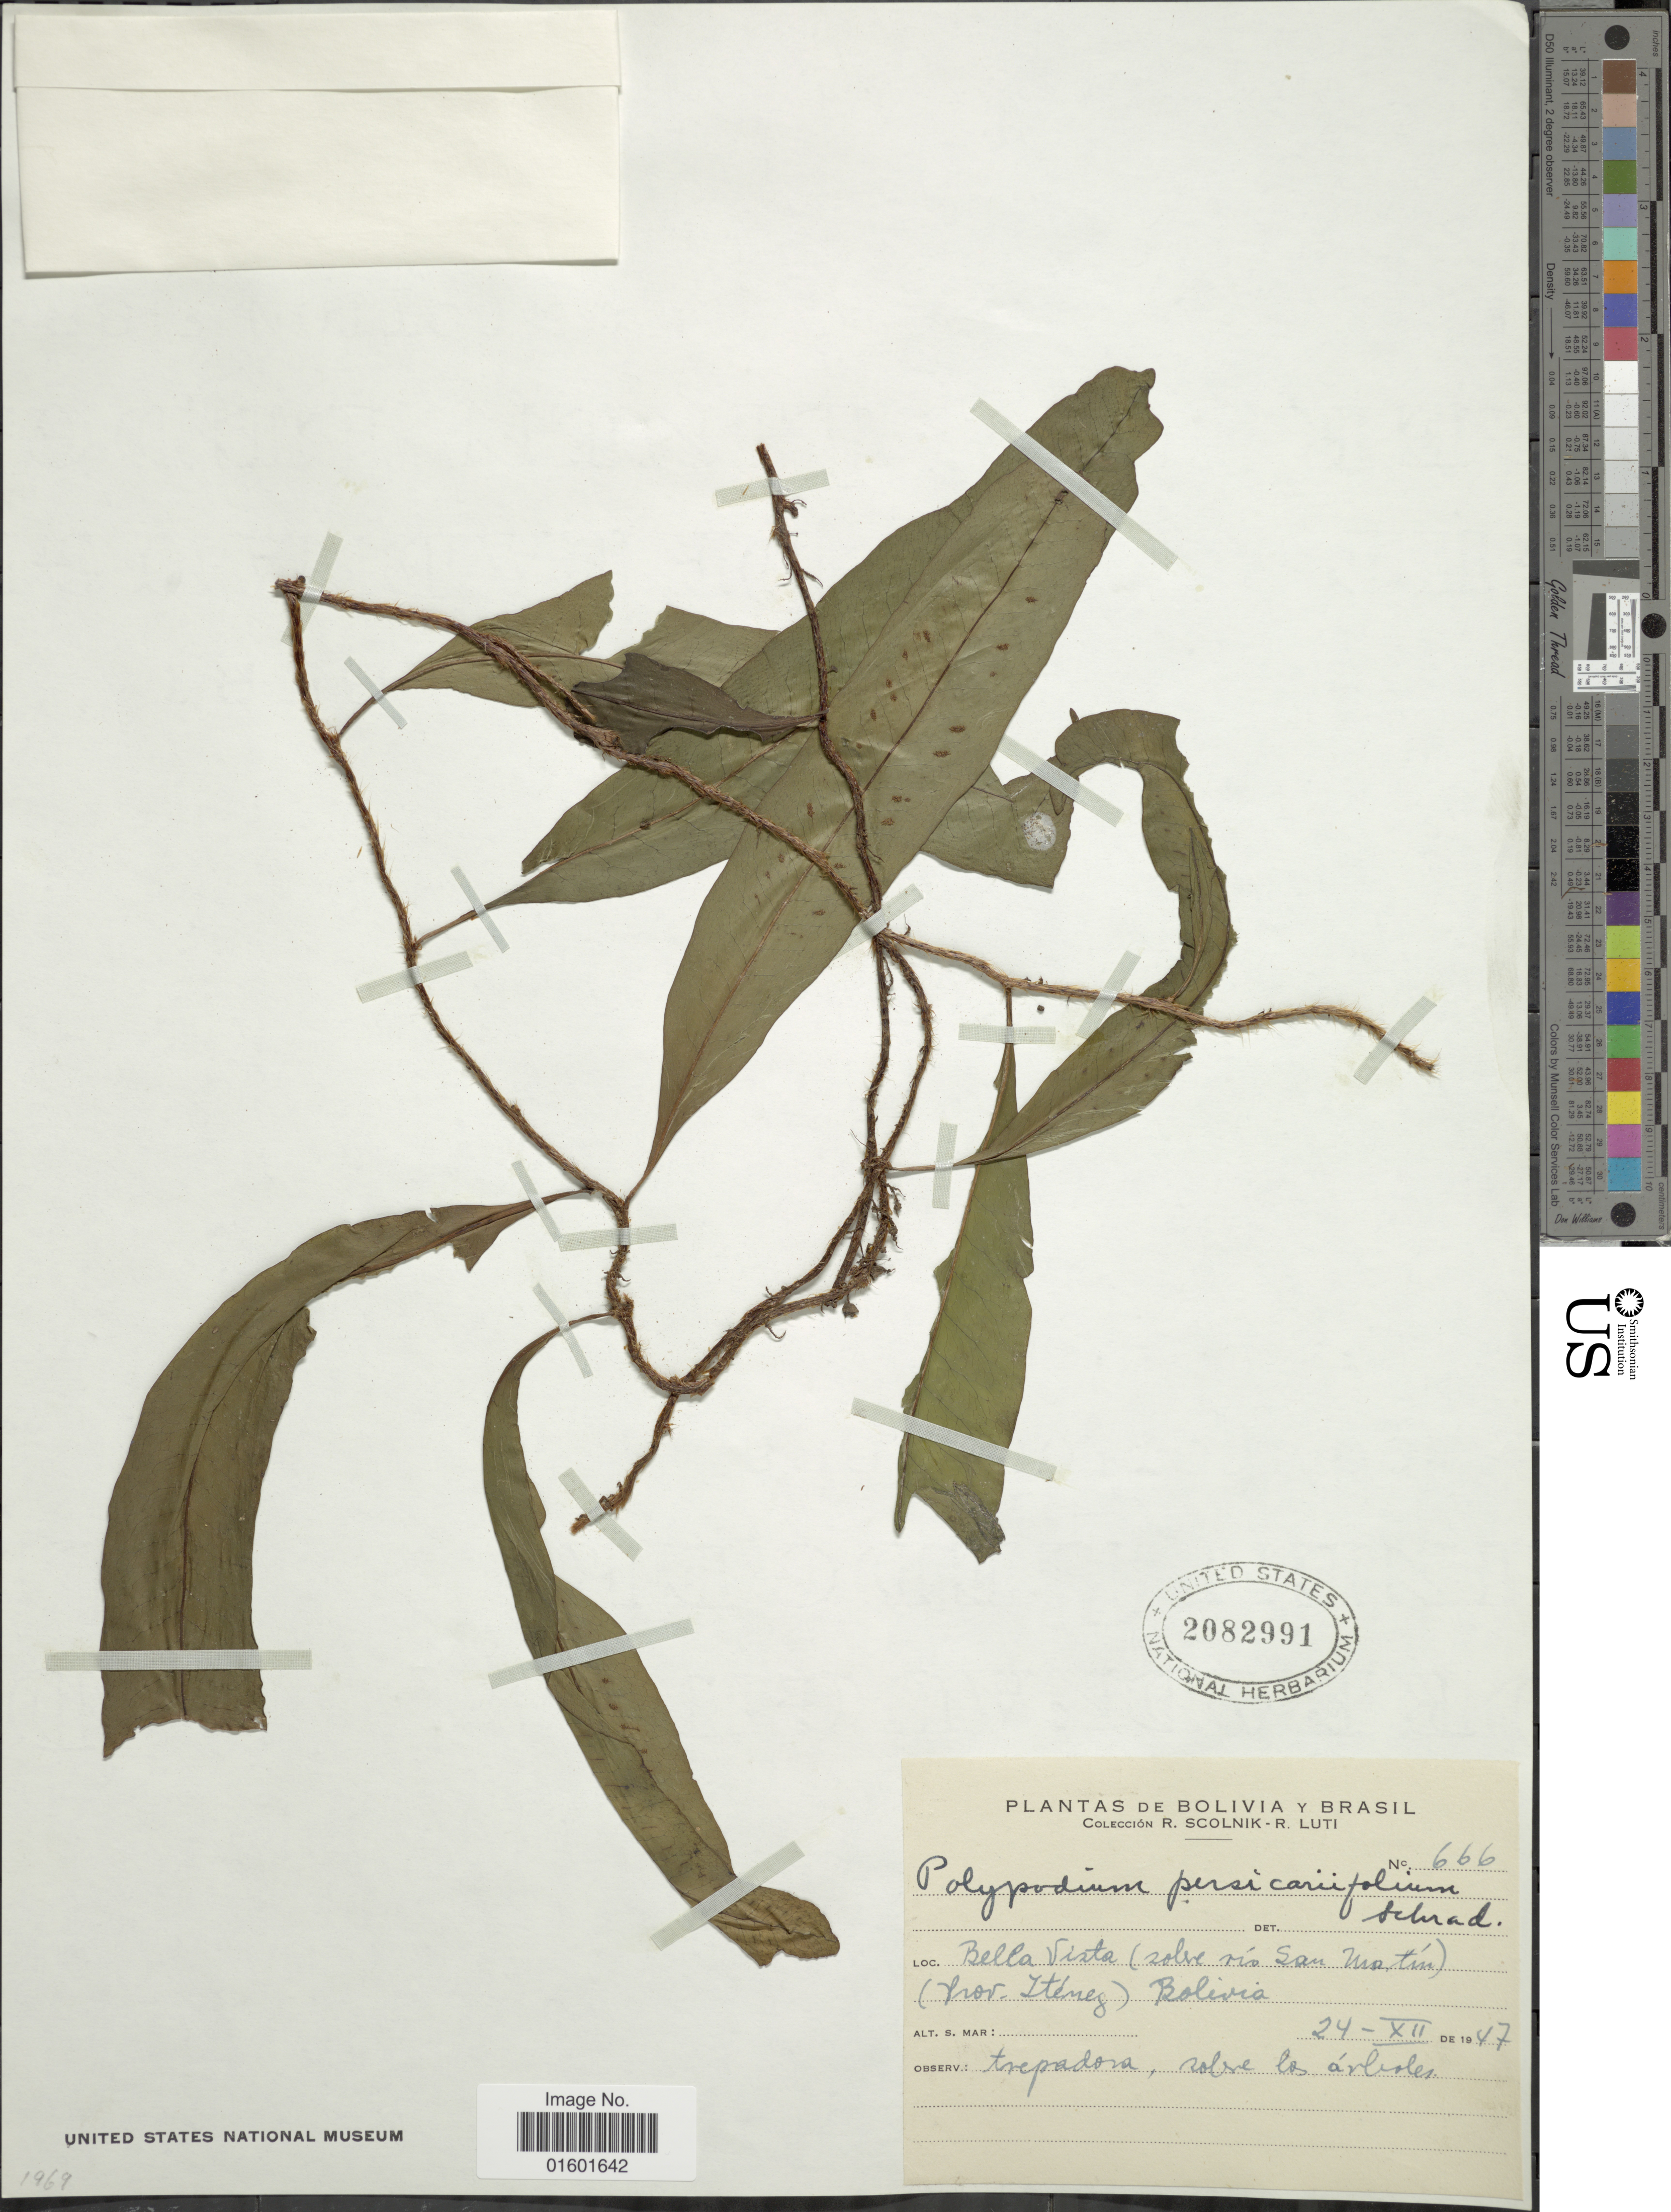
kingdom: Plantae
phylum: Tracheophyta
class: Polypodiopsida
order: Polypodiales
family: Polypodiaceae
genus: Microgramma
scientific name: Microgramma persicariifolia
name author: (Schrad.) C. Presl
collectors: R. Scolnik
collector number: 666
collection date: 1947-12-24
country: Bolivia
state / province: Beni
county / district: Iténez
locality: Bella Vista (solve rio San Martin) (Prov. Itenez)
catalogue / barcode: US 2082991